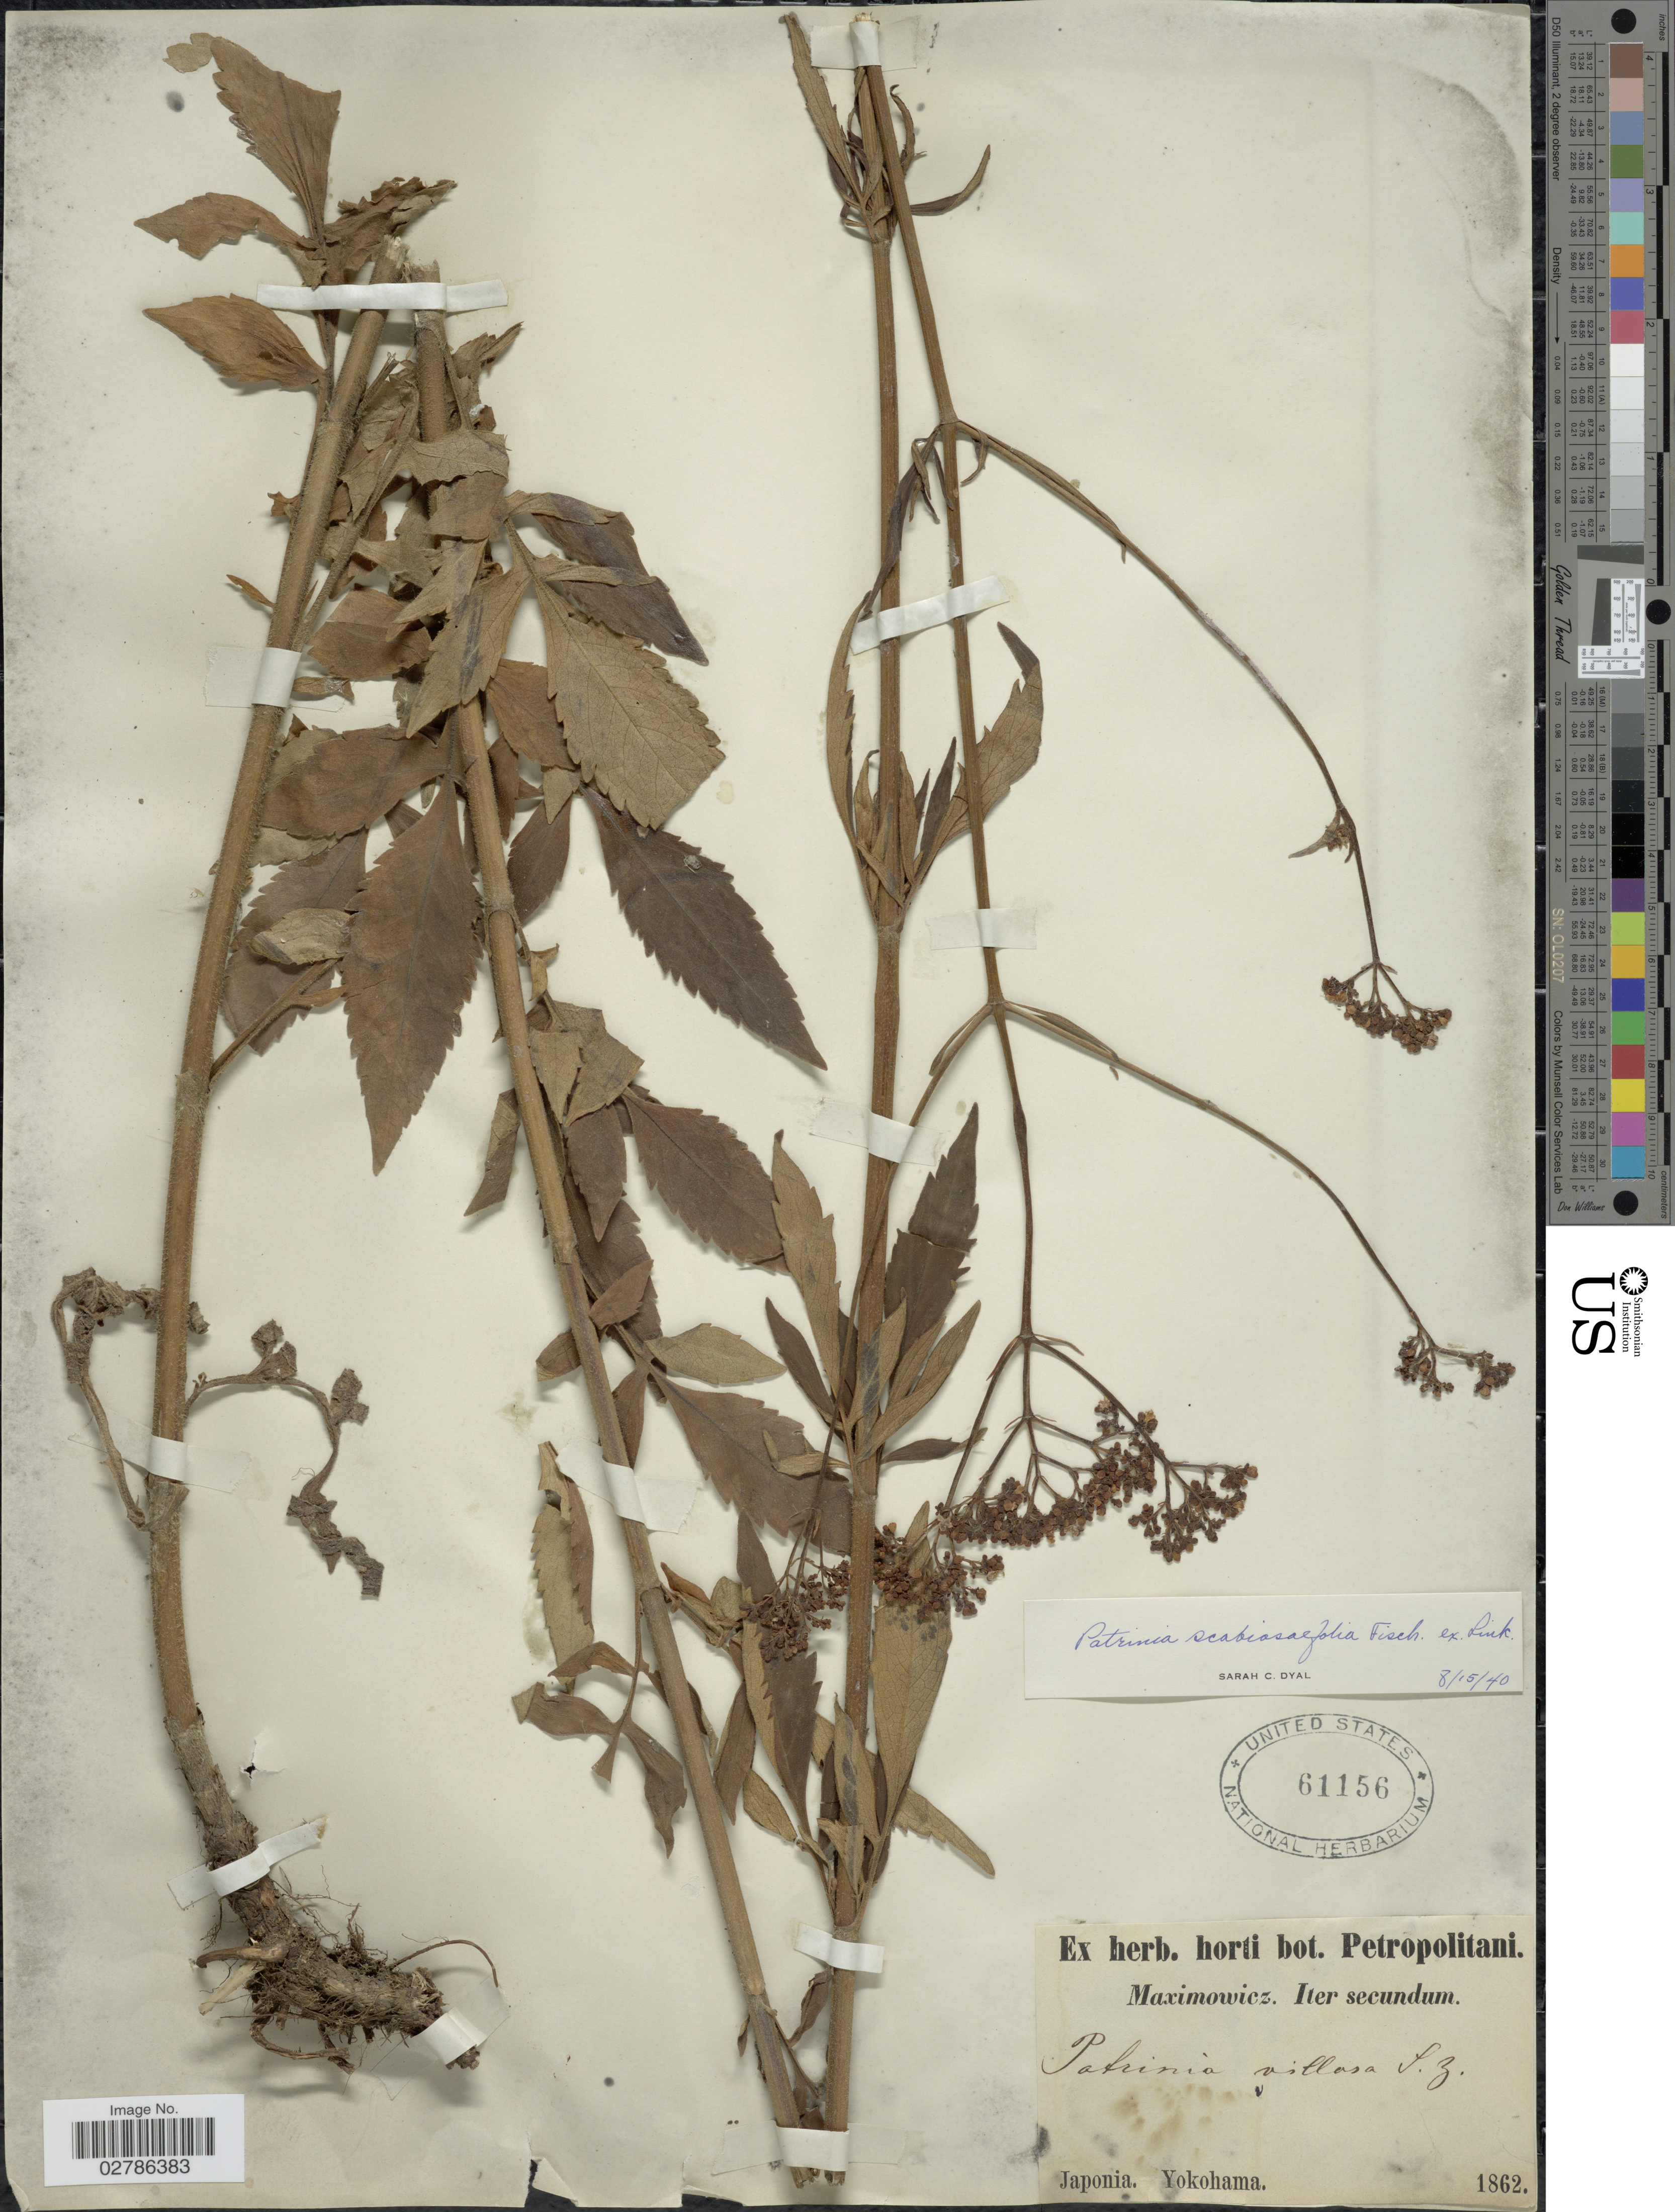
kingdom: Plantae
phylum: Tracheophyta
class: Magnoliopsida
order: Dipsacales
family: Caprifoliaceae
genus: Patrinia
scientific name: Patrinia scabiosifolia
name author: Link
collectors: -. Maximowicz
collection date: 1862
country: Japan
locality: Japonia, Yokohama.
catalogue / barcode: US 61156